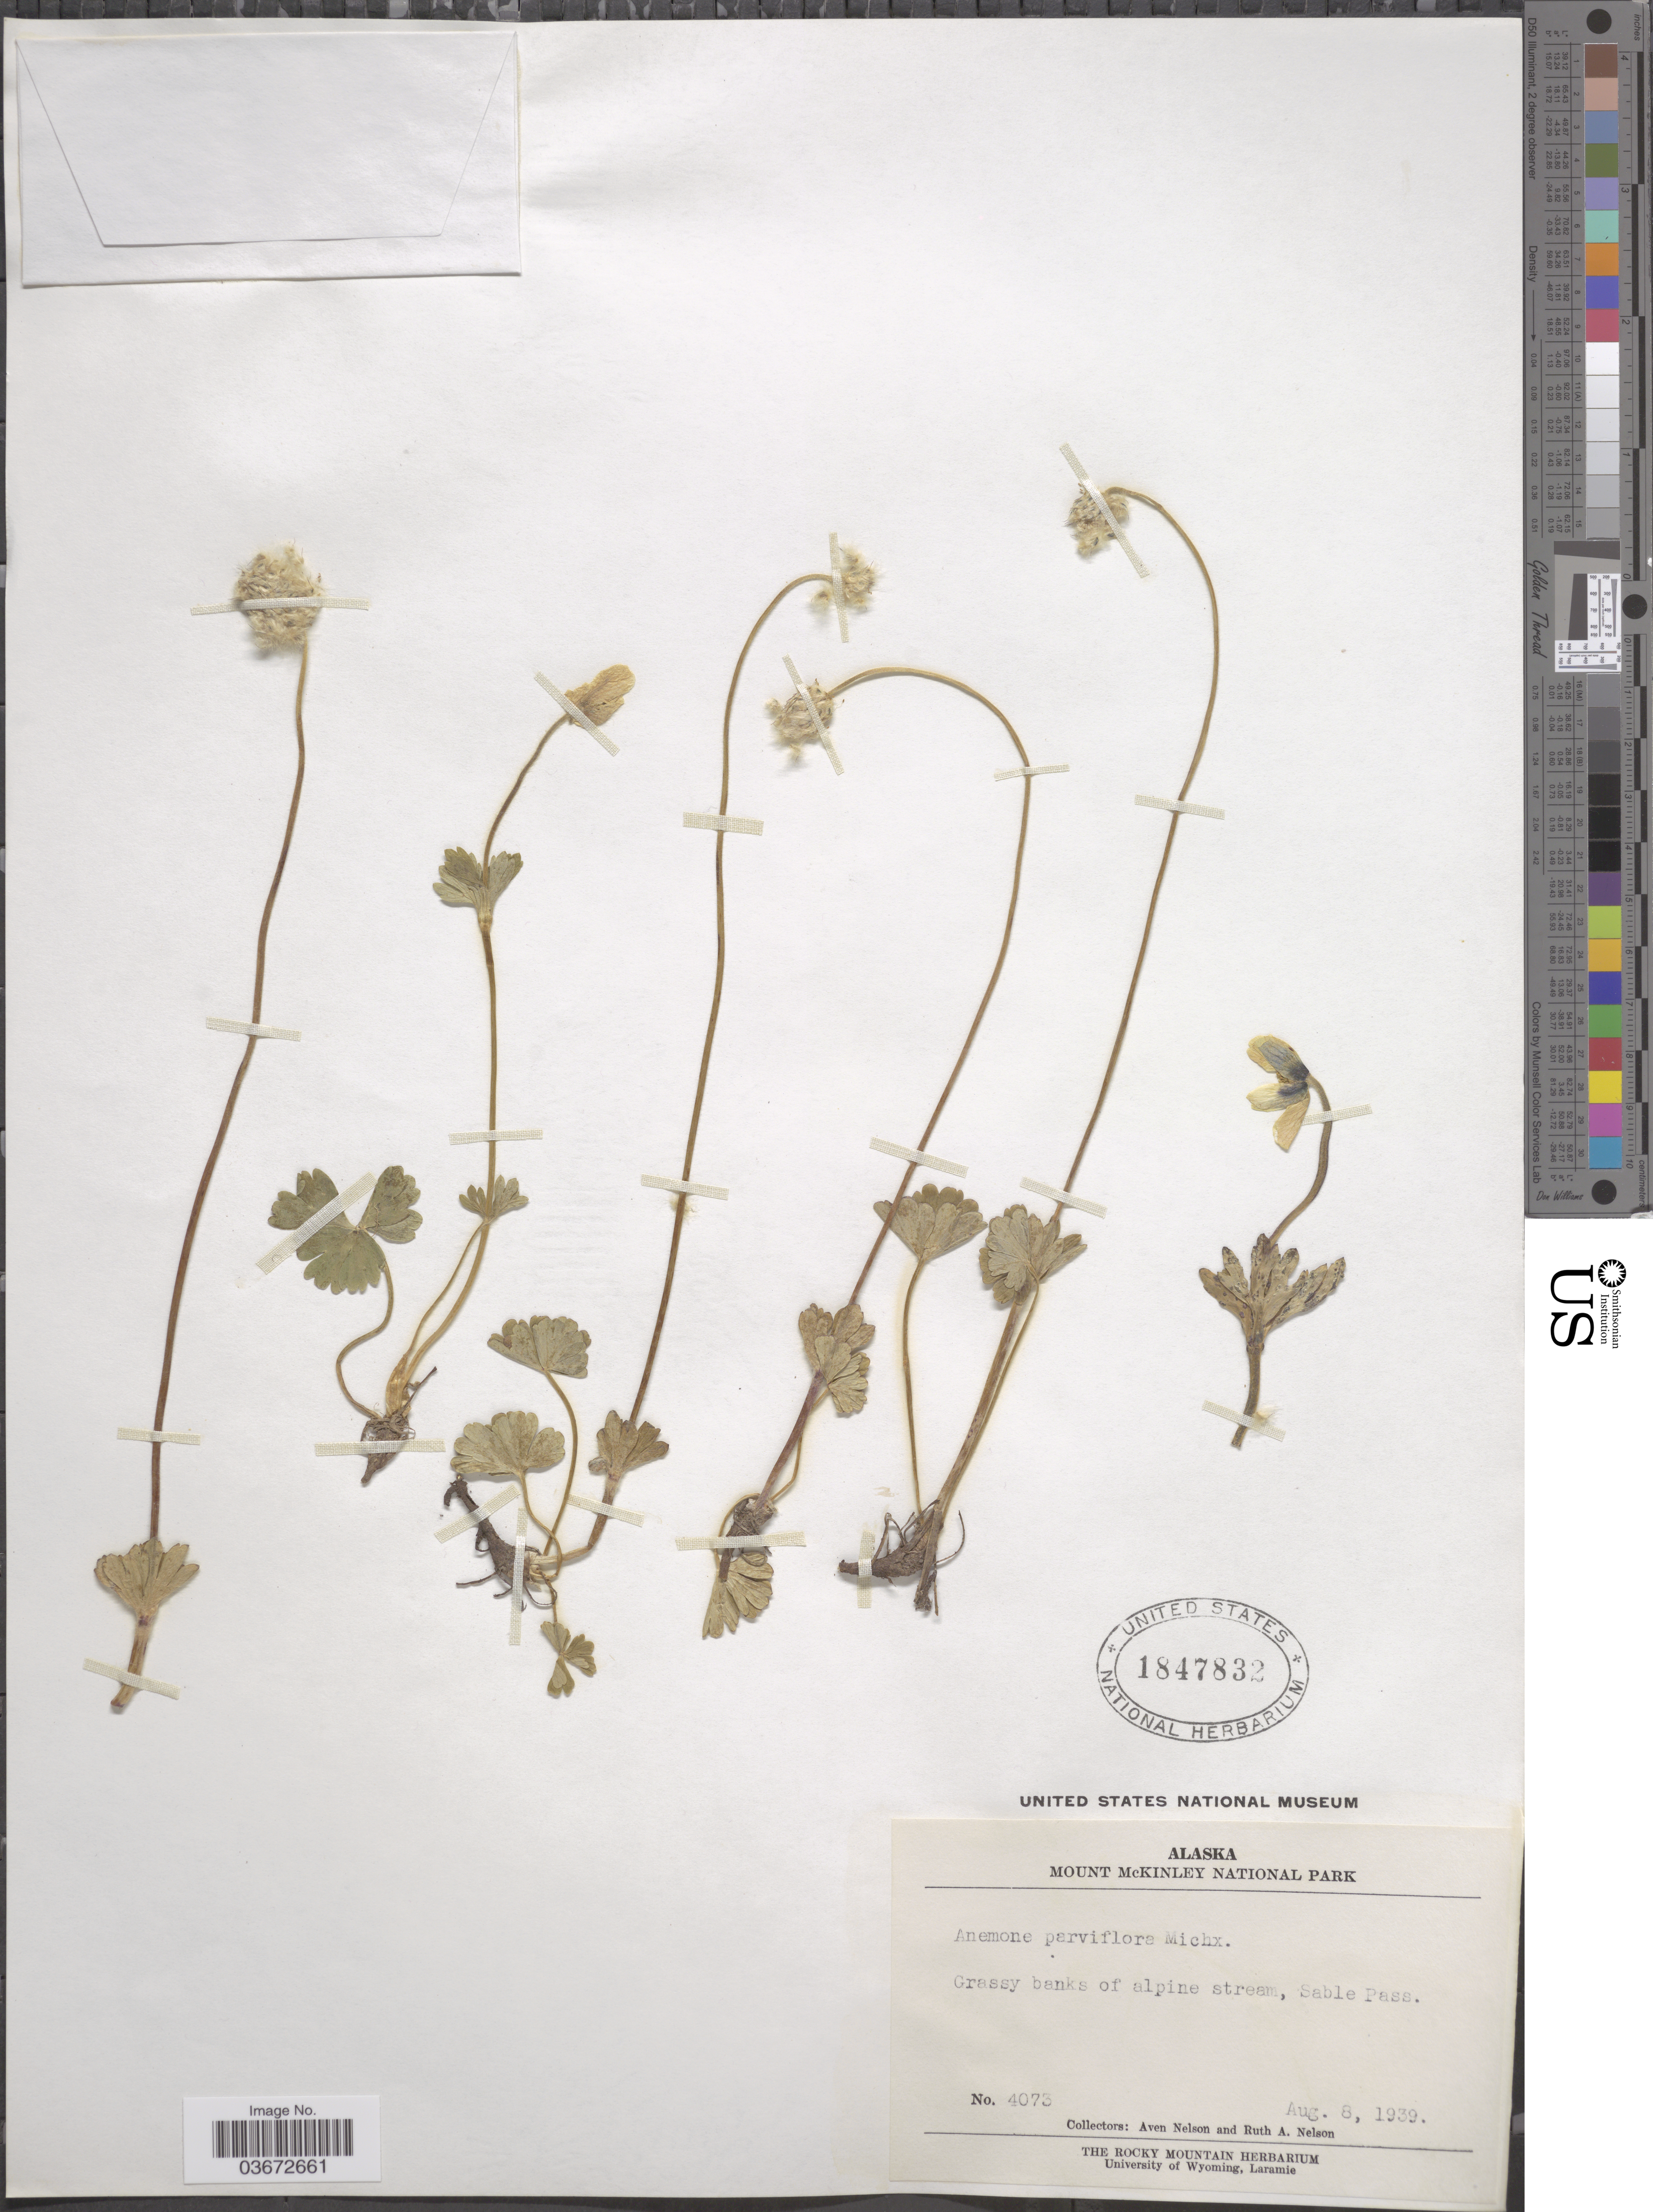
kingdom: Plantae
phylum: Tracheophyta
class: Magnoliopsida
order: Ranunculales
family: Ranunculaceae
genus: Anemone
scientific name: Anemone parviflora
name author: Michx.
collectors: A. Nelson & R. A. Nelson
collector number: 4073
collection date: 1939-08-08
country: United States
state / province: Alaska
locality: Mount McKinley National Park. Sable Pass.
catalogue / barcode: US 1847832